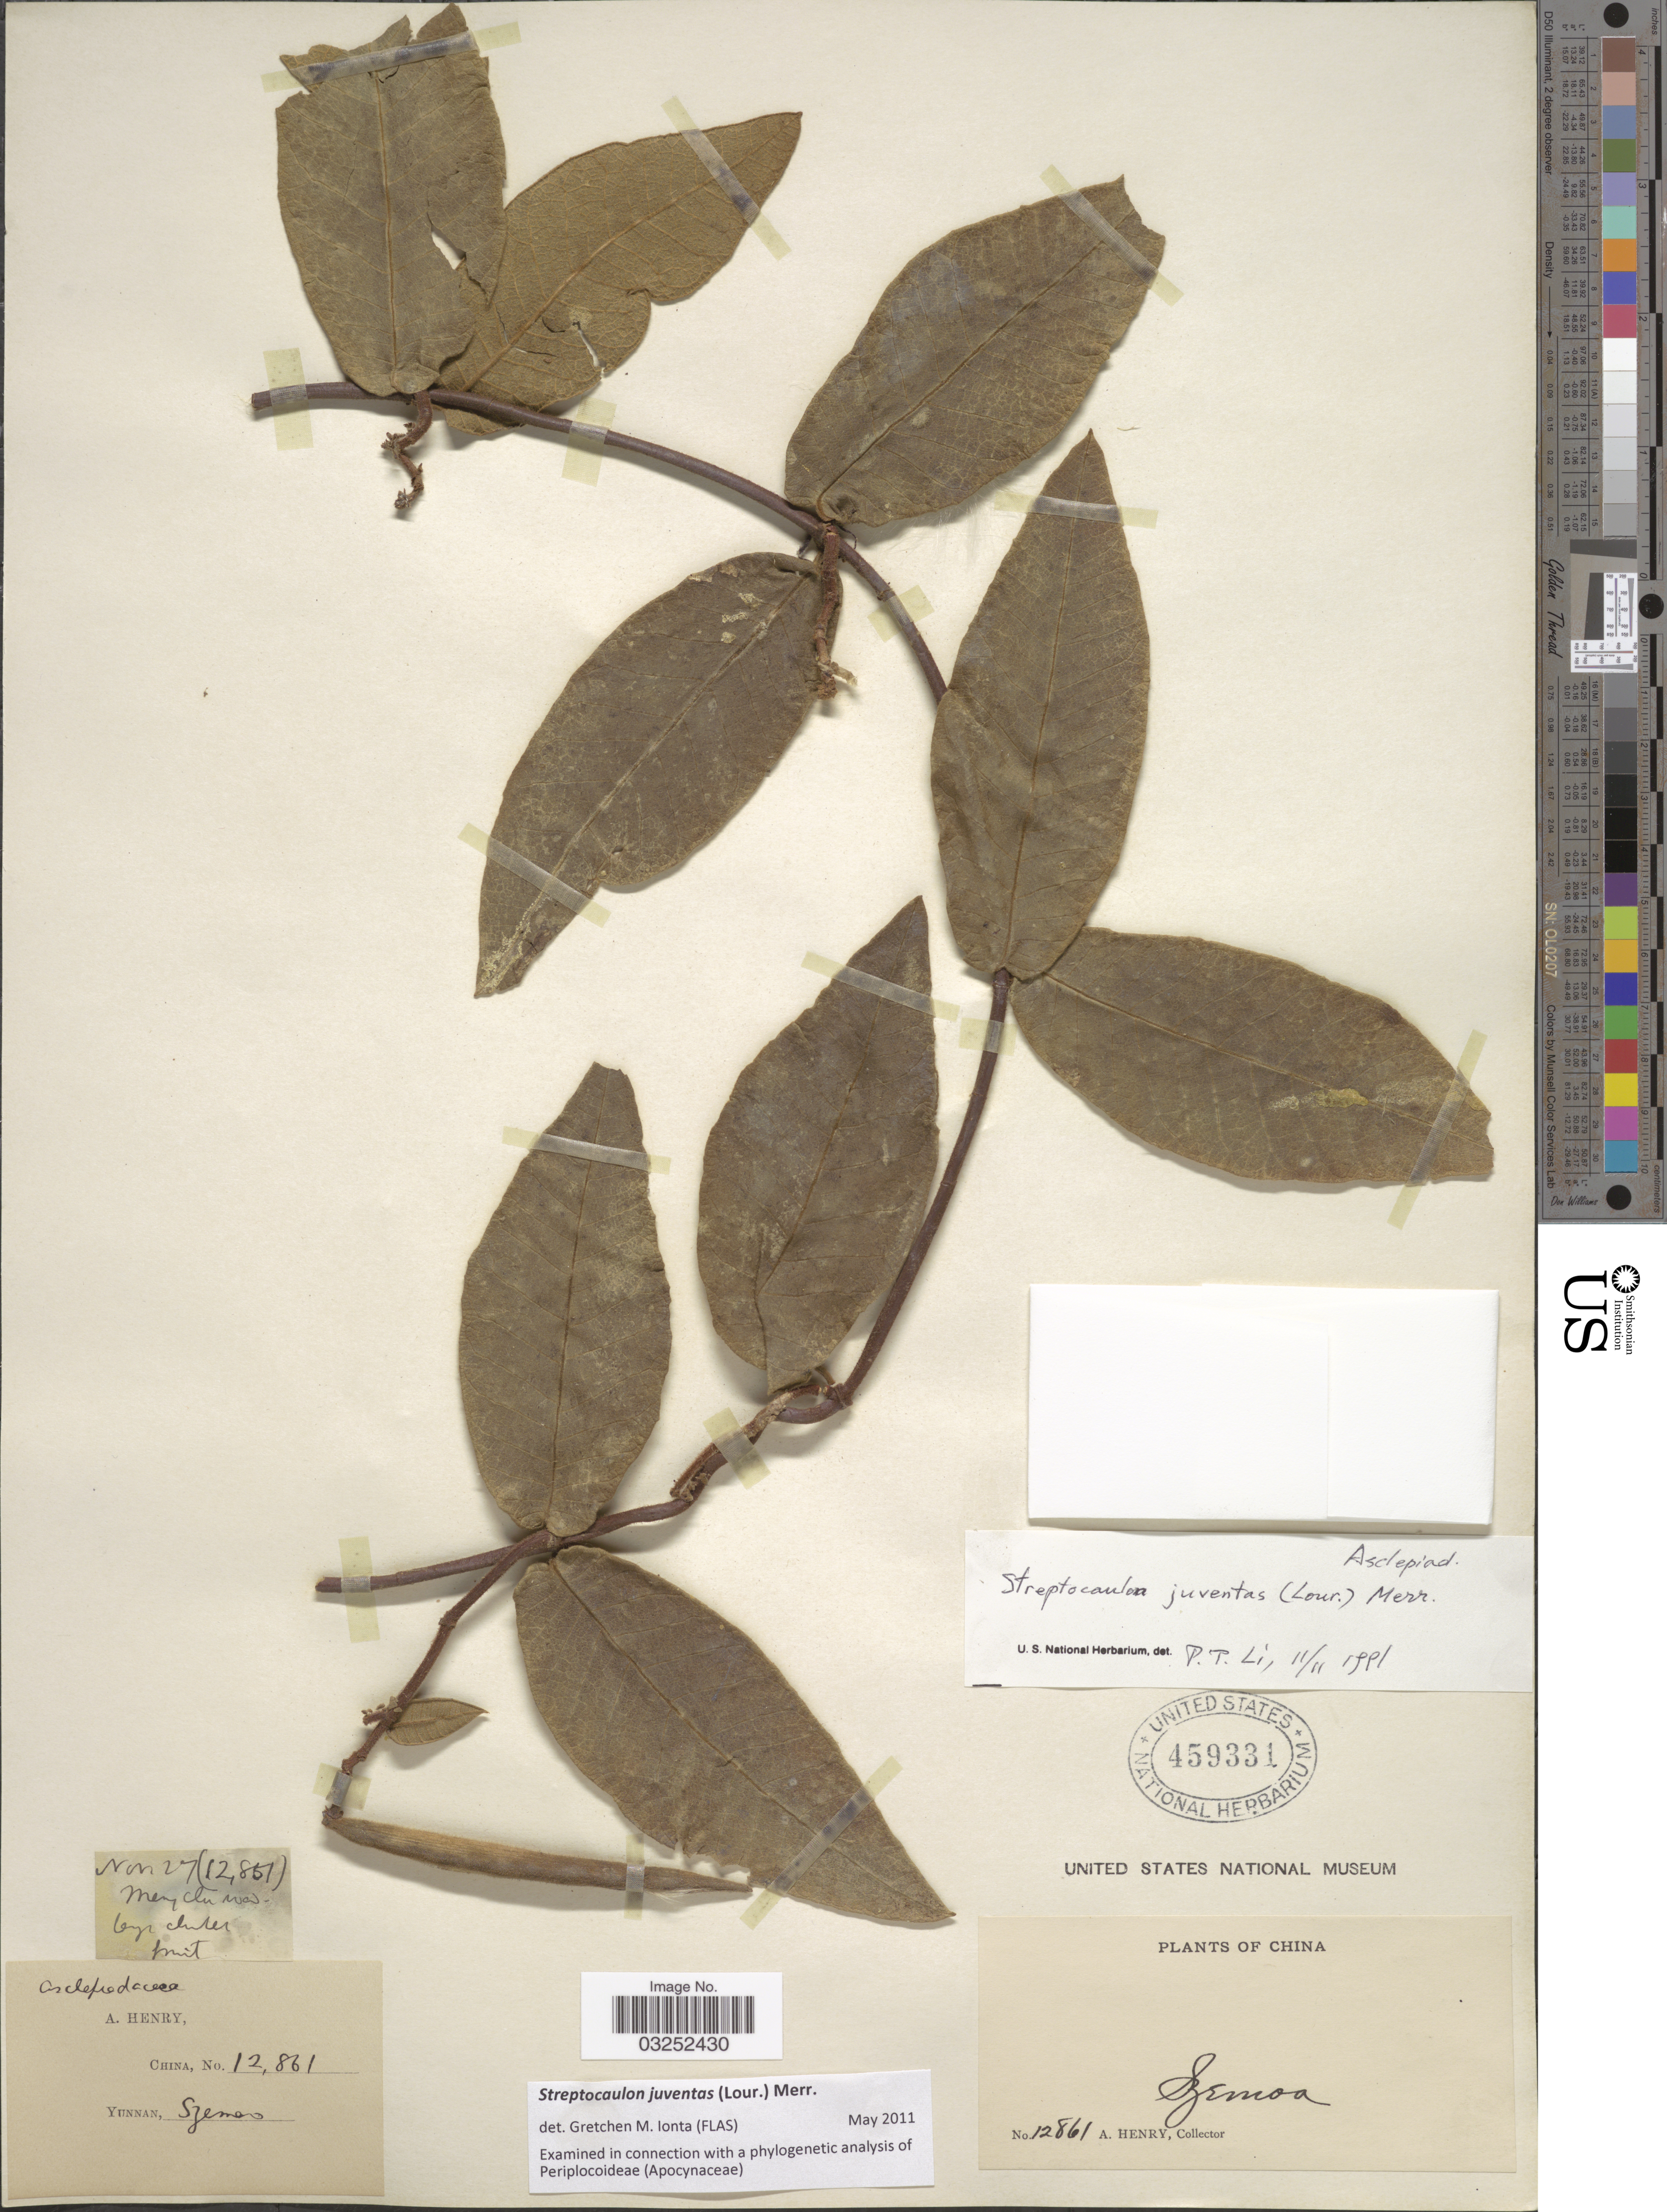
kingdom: Plantae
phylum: Tracheophyta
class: Magnoliopsida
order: Gentianales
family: Apocynaceae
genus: Streptocaulon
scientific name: Streptocaulon juventas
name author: (Lour.) Merr.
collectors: A. Henry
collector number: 12861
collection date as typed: Transcribed d/m/y: /11/27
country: China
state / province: Yunnan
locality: Szemoa. Meng Chi road.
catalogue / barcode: US 459331